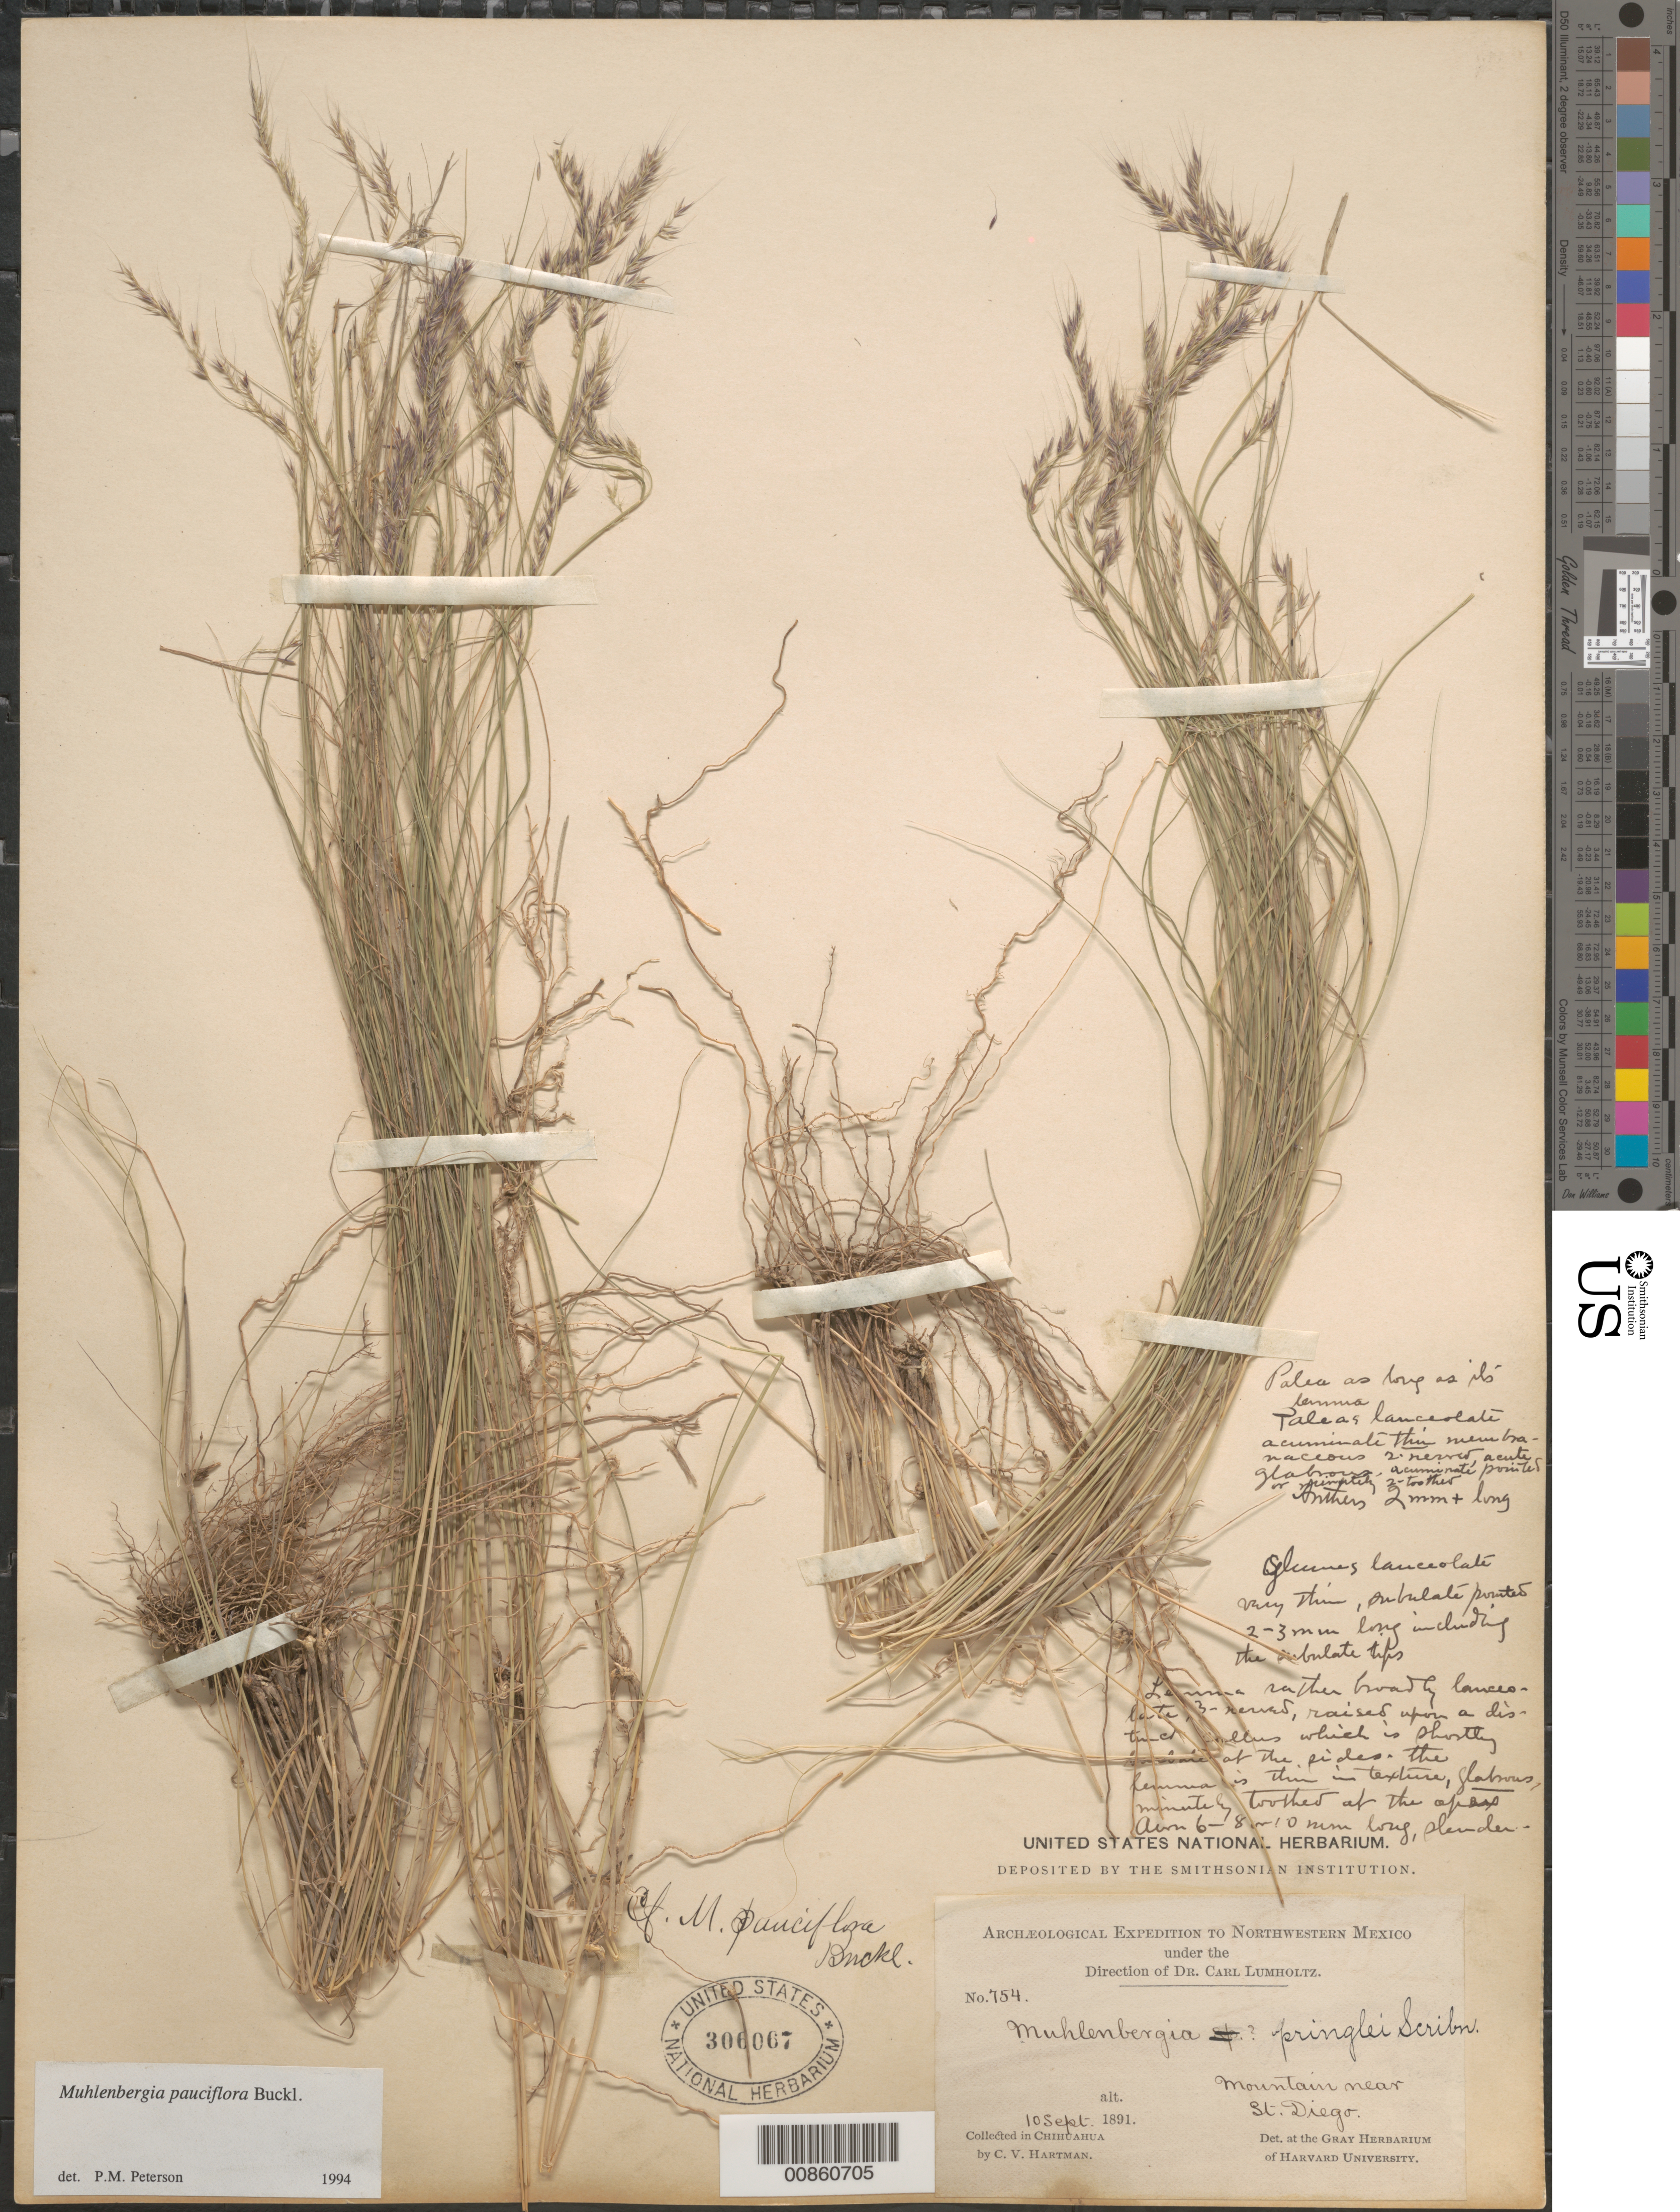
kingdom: Plantae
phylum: Tracheophyta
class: Liliopsida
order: Poales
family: Poaceae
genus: Muhlenbergia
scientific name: Muhlenbergia pauciflora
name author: Buckley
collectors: C. V. Hartman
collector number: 754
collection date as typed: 10 Sep 1891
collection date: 1891-09-10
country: Mexico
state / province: Chihuahua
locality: Mountain near San Diego, Chih.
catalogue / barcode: US 306067